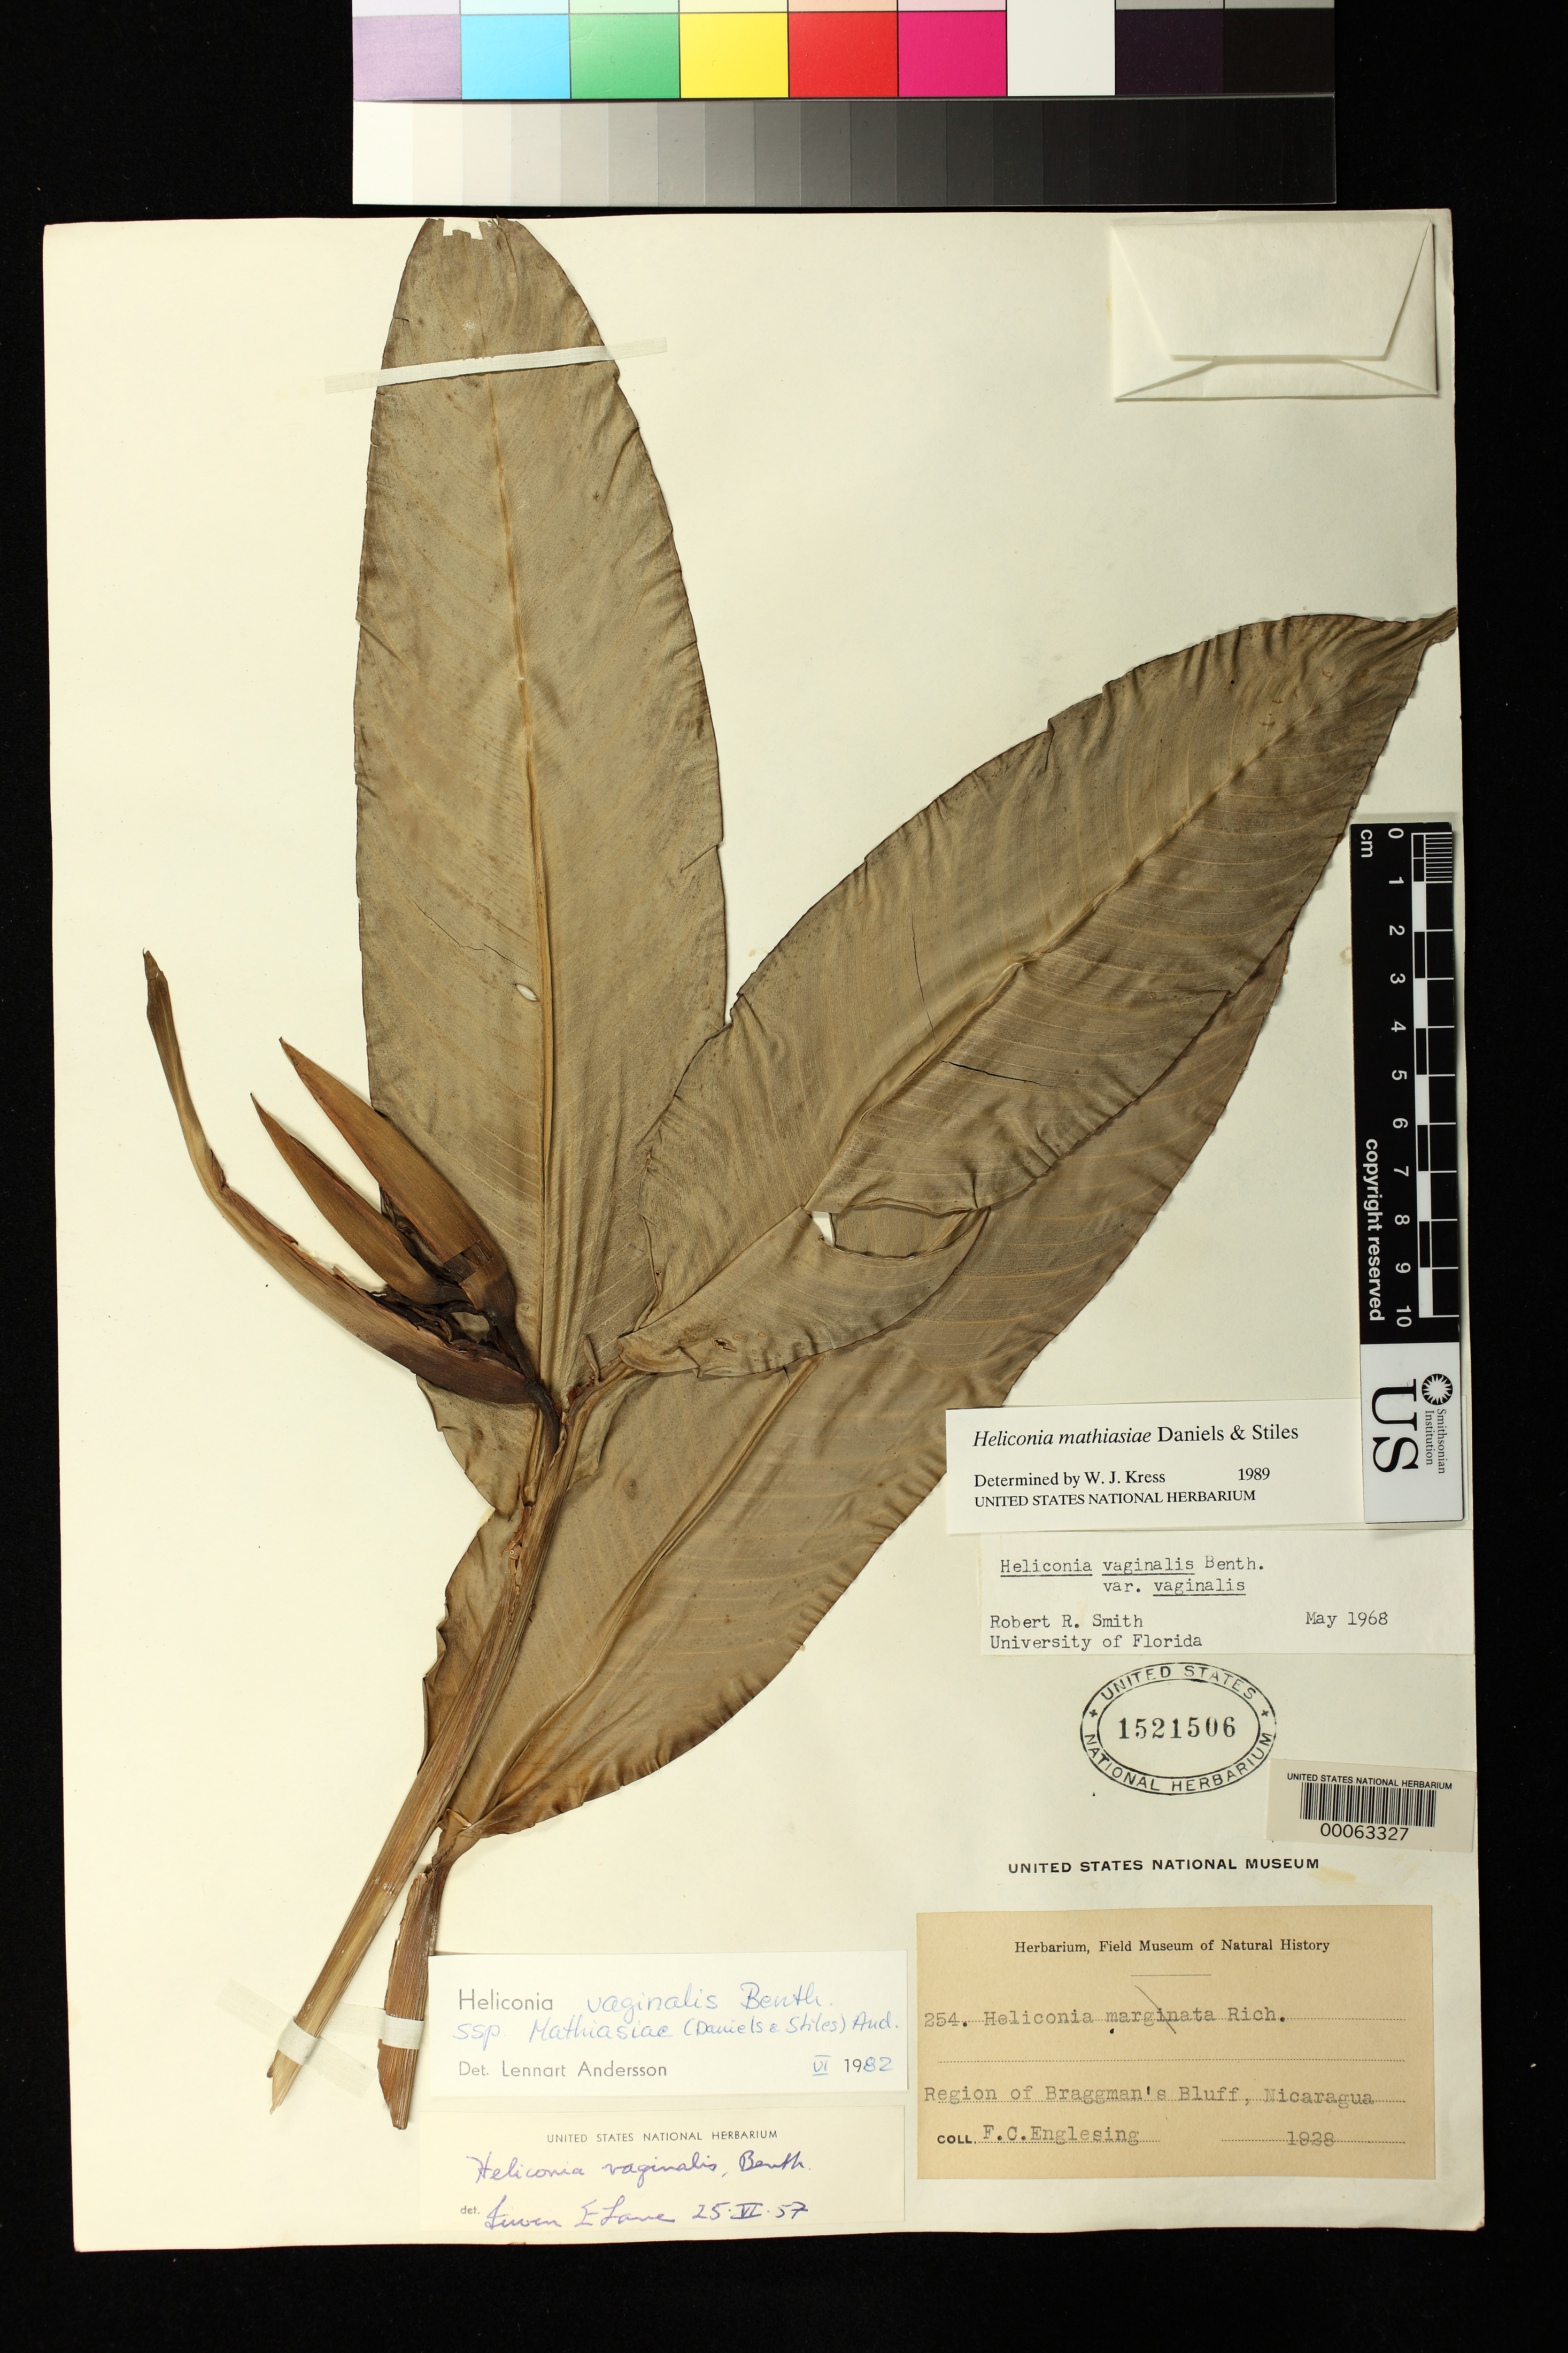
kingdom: Plantae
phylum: Tracheophyta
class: Liliopsida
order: Zingiberales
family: Heliconiaceae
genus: Heliconia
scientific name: Heliconia mathiasiae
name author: G.S. Daniels & F.G. Stiles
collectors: F. Englesing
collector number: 254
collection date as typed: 1928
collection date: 1928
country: Nicaragua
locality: Region of braggman's bluff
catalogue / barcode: US 1521506